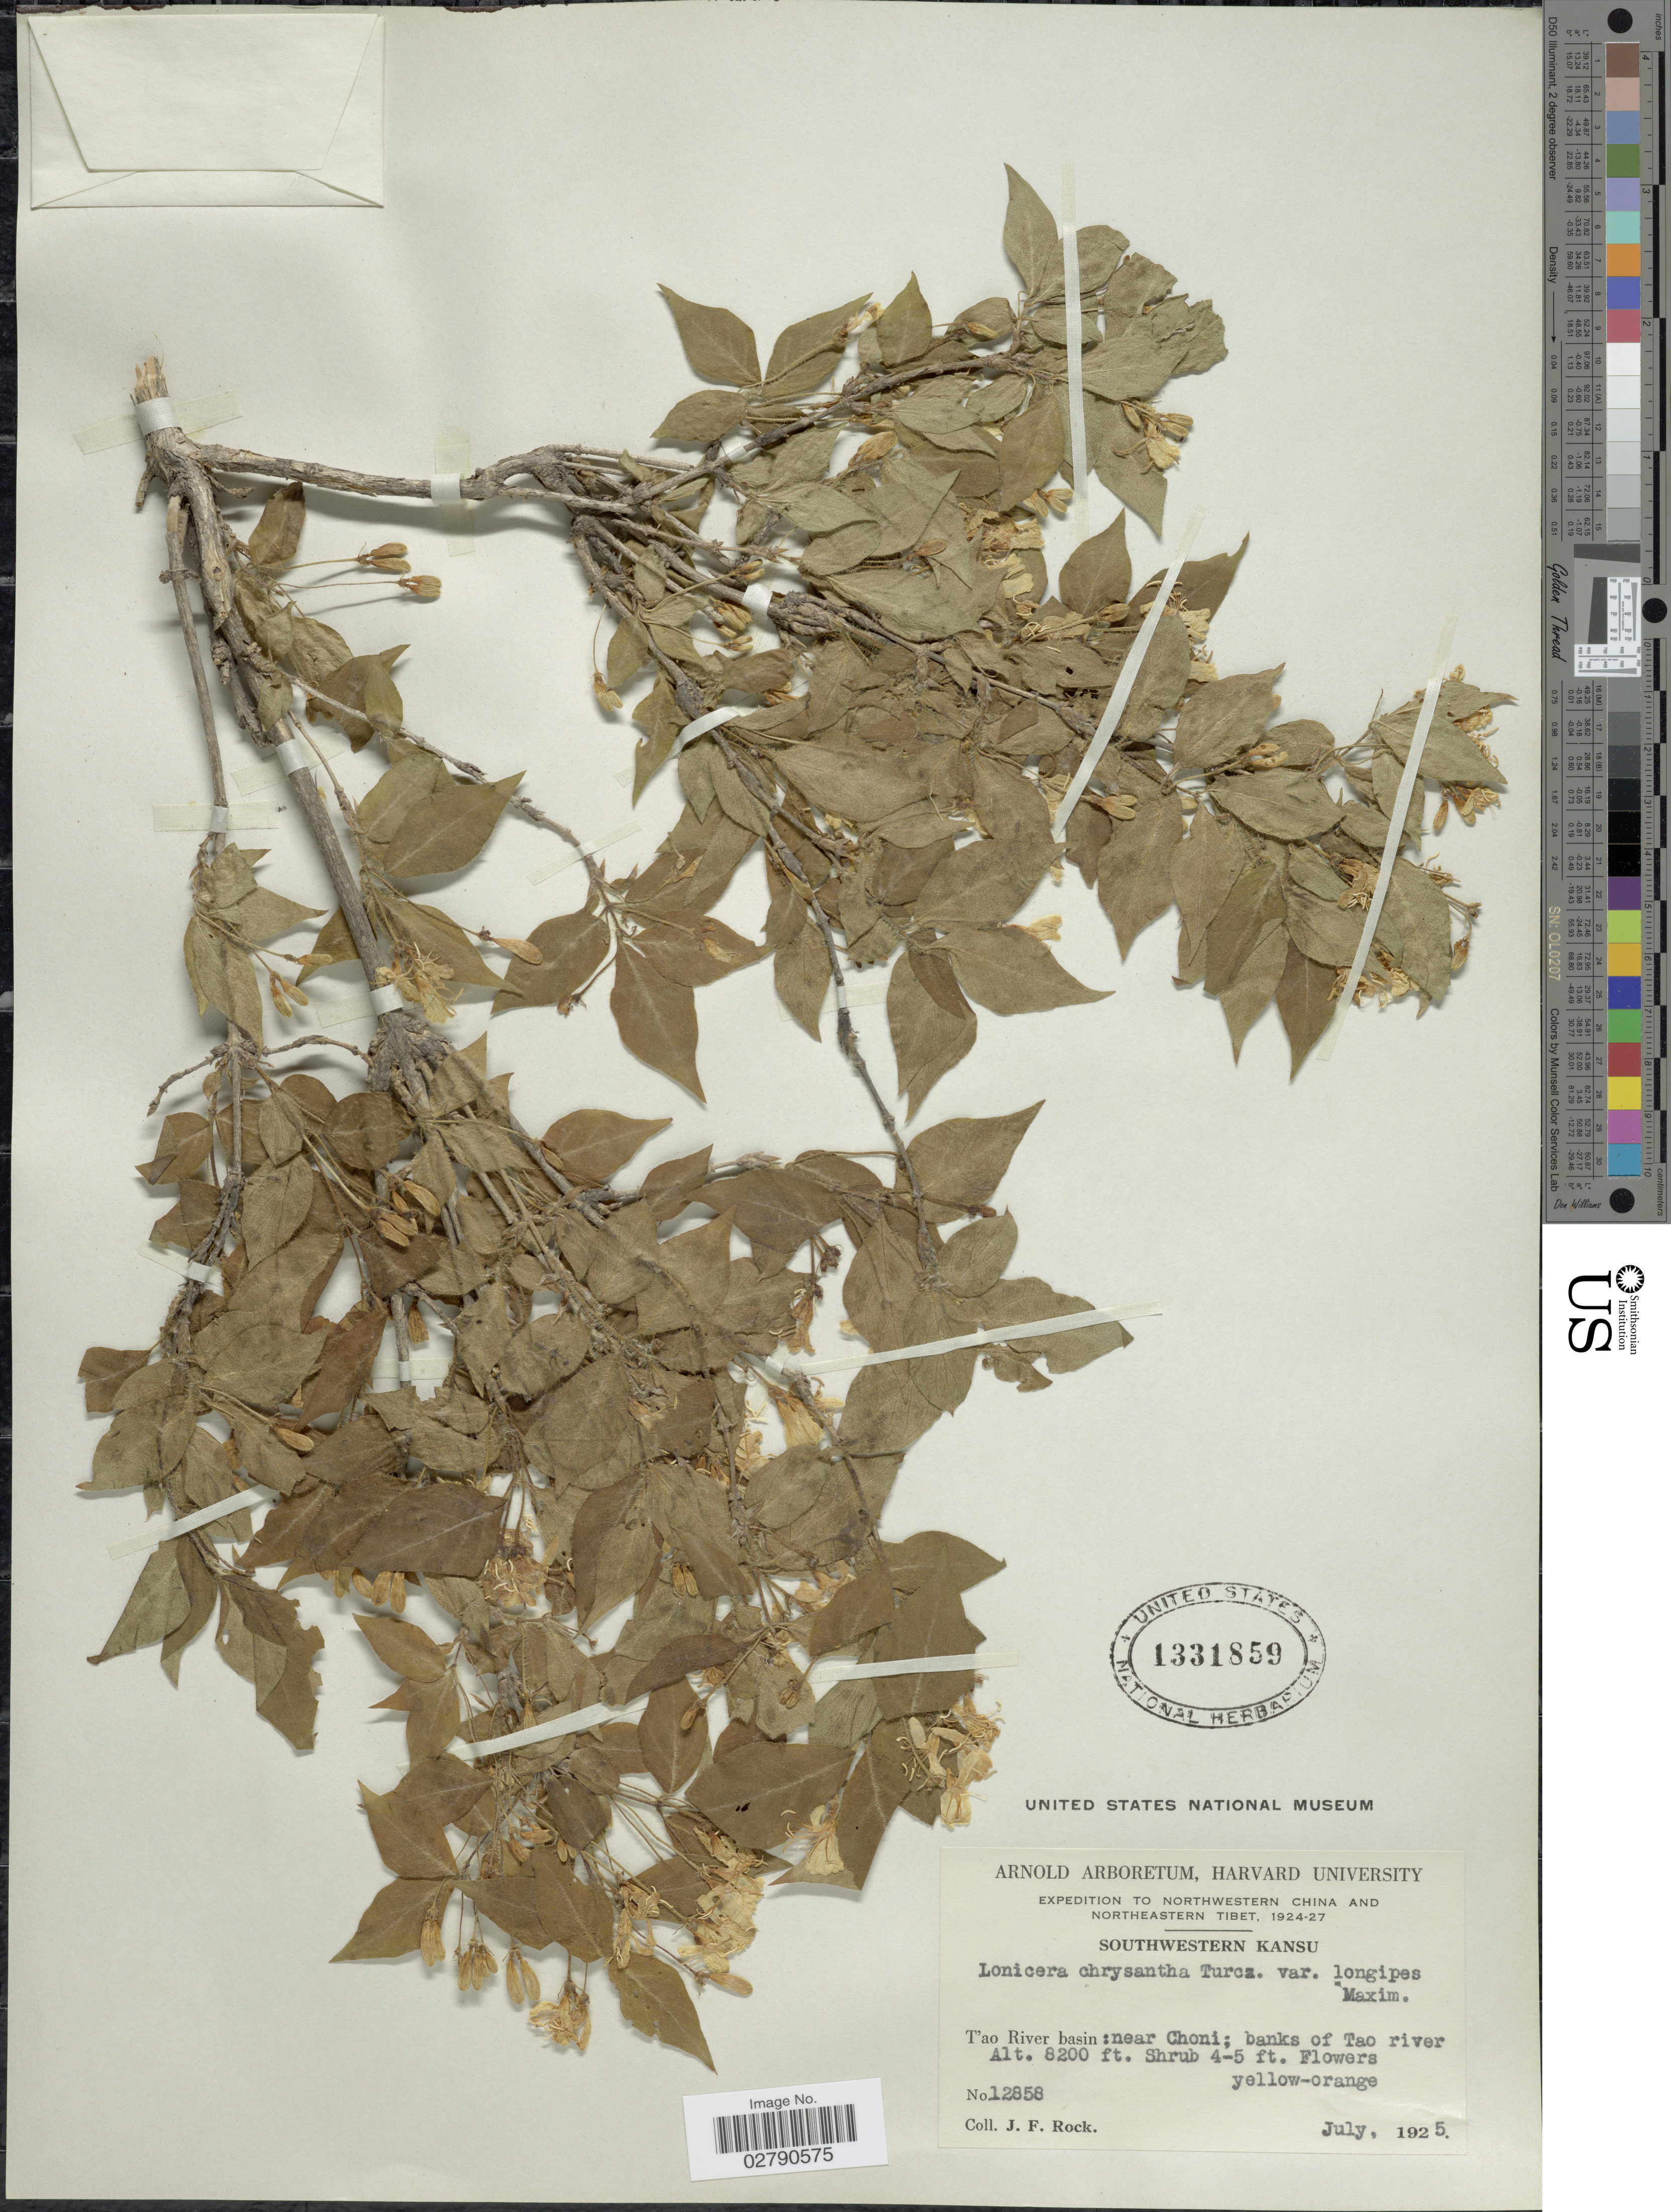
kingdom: Plantae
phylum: Tracheophyta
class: Magnoliopsida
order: Dipsacales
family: Caprifoliaceae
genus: Lonicera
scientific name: Lonicera chrysantha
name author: Turcz. ex Ledeb.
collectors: J. Rock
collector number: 12858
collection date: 1925-07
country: China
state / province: Gansu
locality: Southwestern Kansu. T'ao River basin: near Choni; banks of Tao river.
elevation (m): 2499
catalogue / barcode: US 1331859